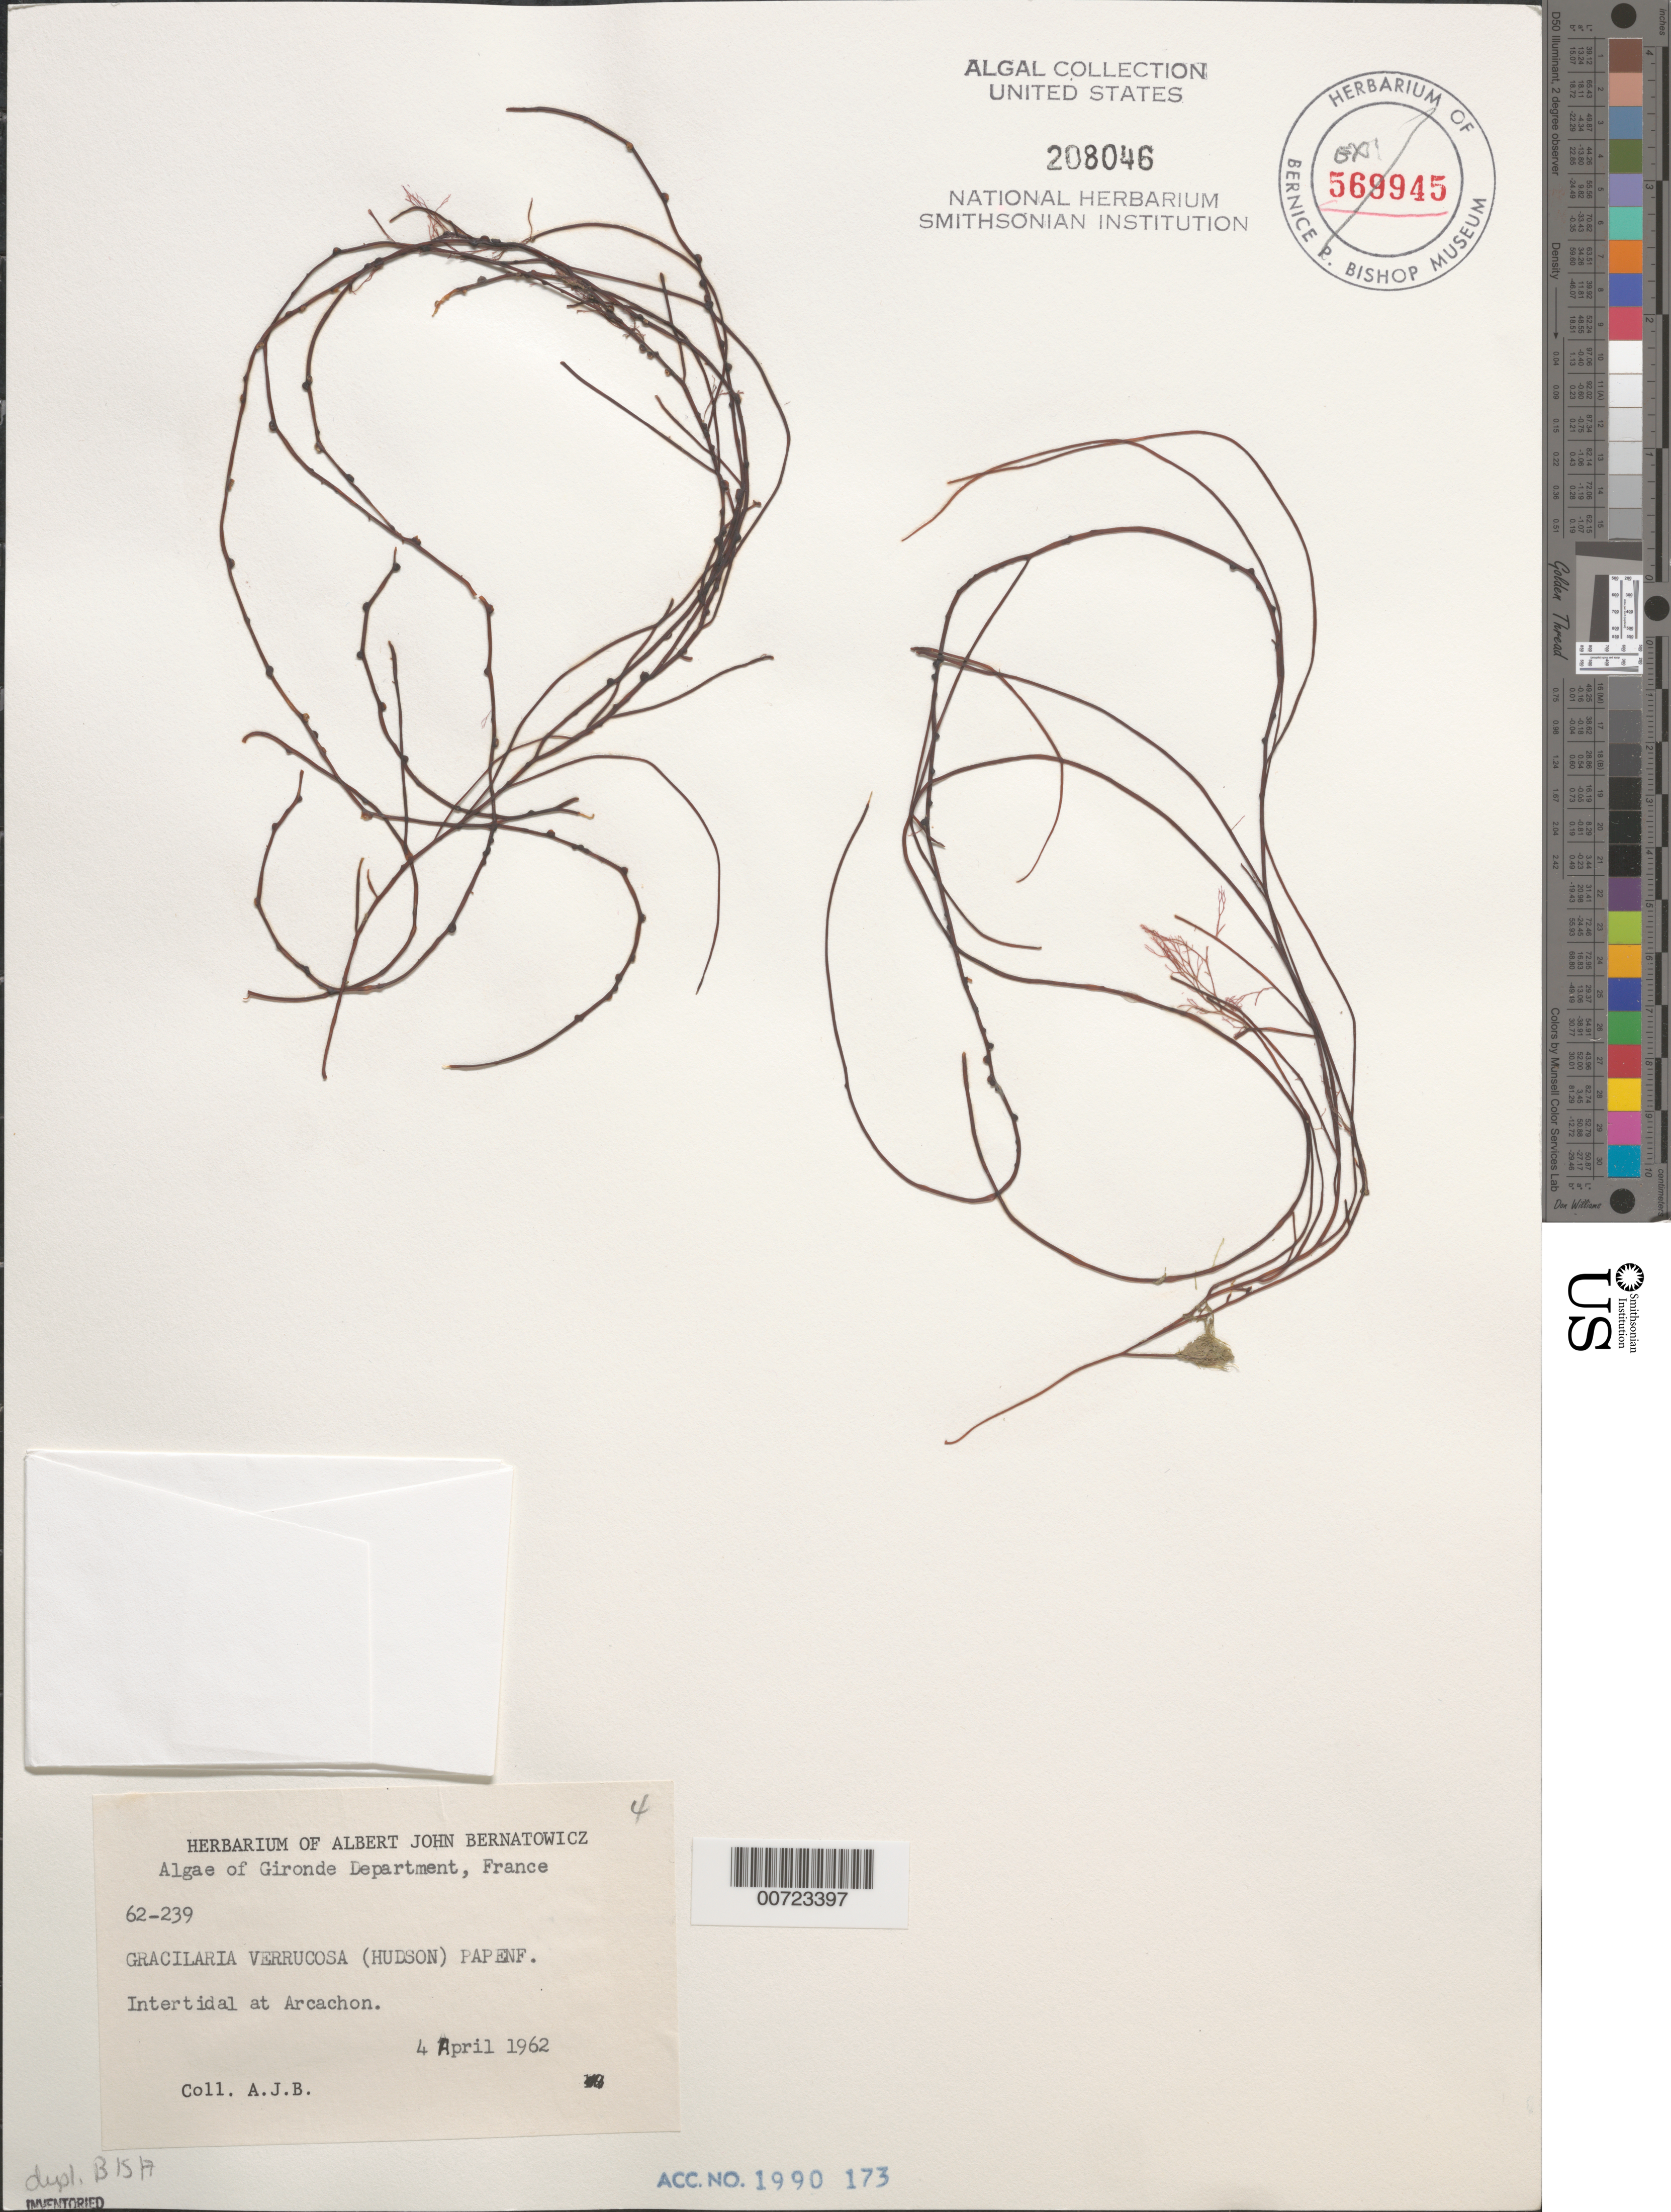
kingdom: Plantae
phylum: Rhodophyta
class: Florideophyceae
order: Gracilariales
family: Gracilariaceae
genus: Gracilariopsis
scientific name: Gracilariopsis longissima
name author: (S.G. Gmel.) Steentoft et al.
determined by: Algae name updating Project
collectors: A. Bernatowicz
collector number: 62-239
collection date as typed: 04 Apr 1962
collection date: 1962-04-04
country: France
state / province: Nouvelle-Aquitaine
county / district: Gironde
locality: Arcachon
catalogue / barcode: US 208046